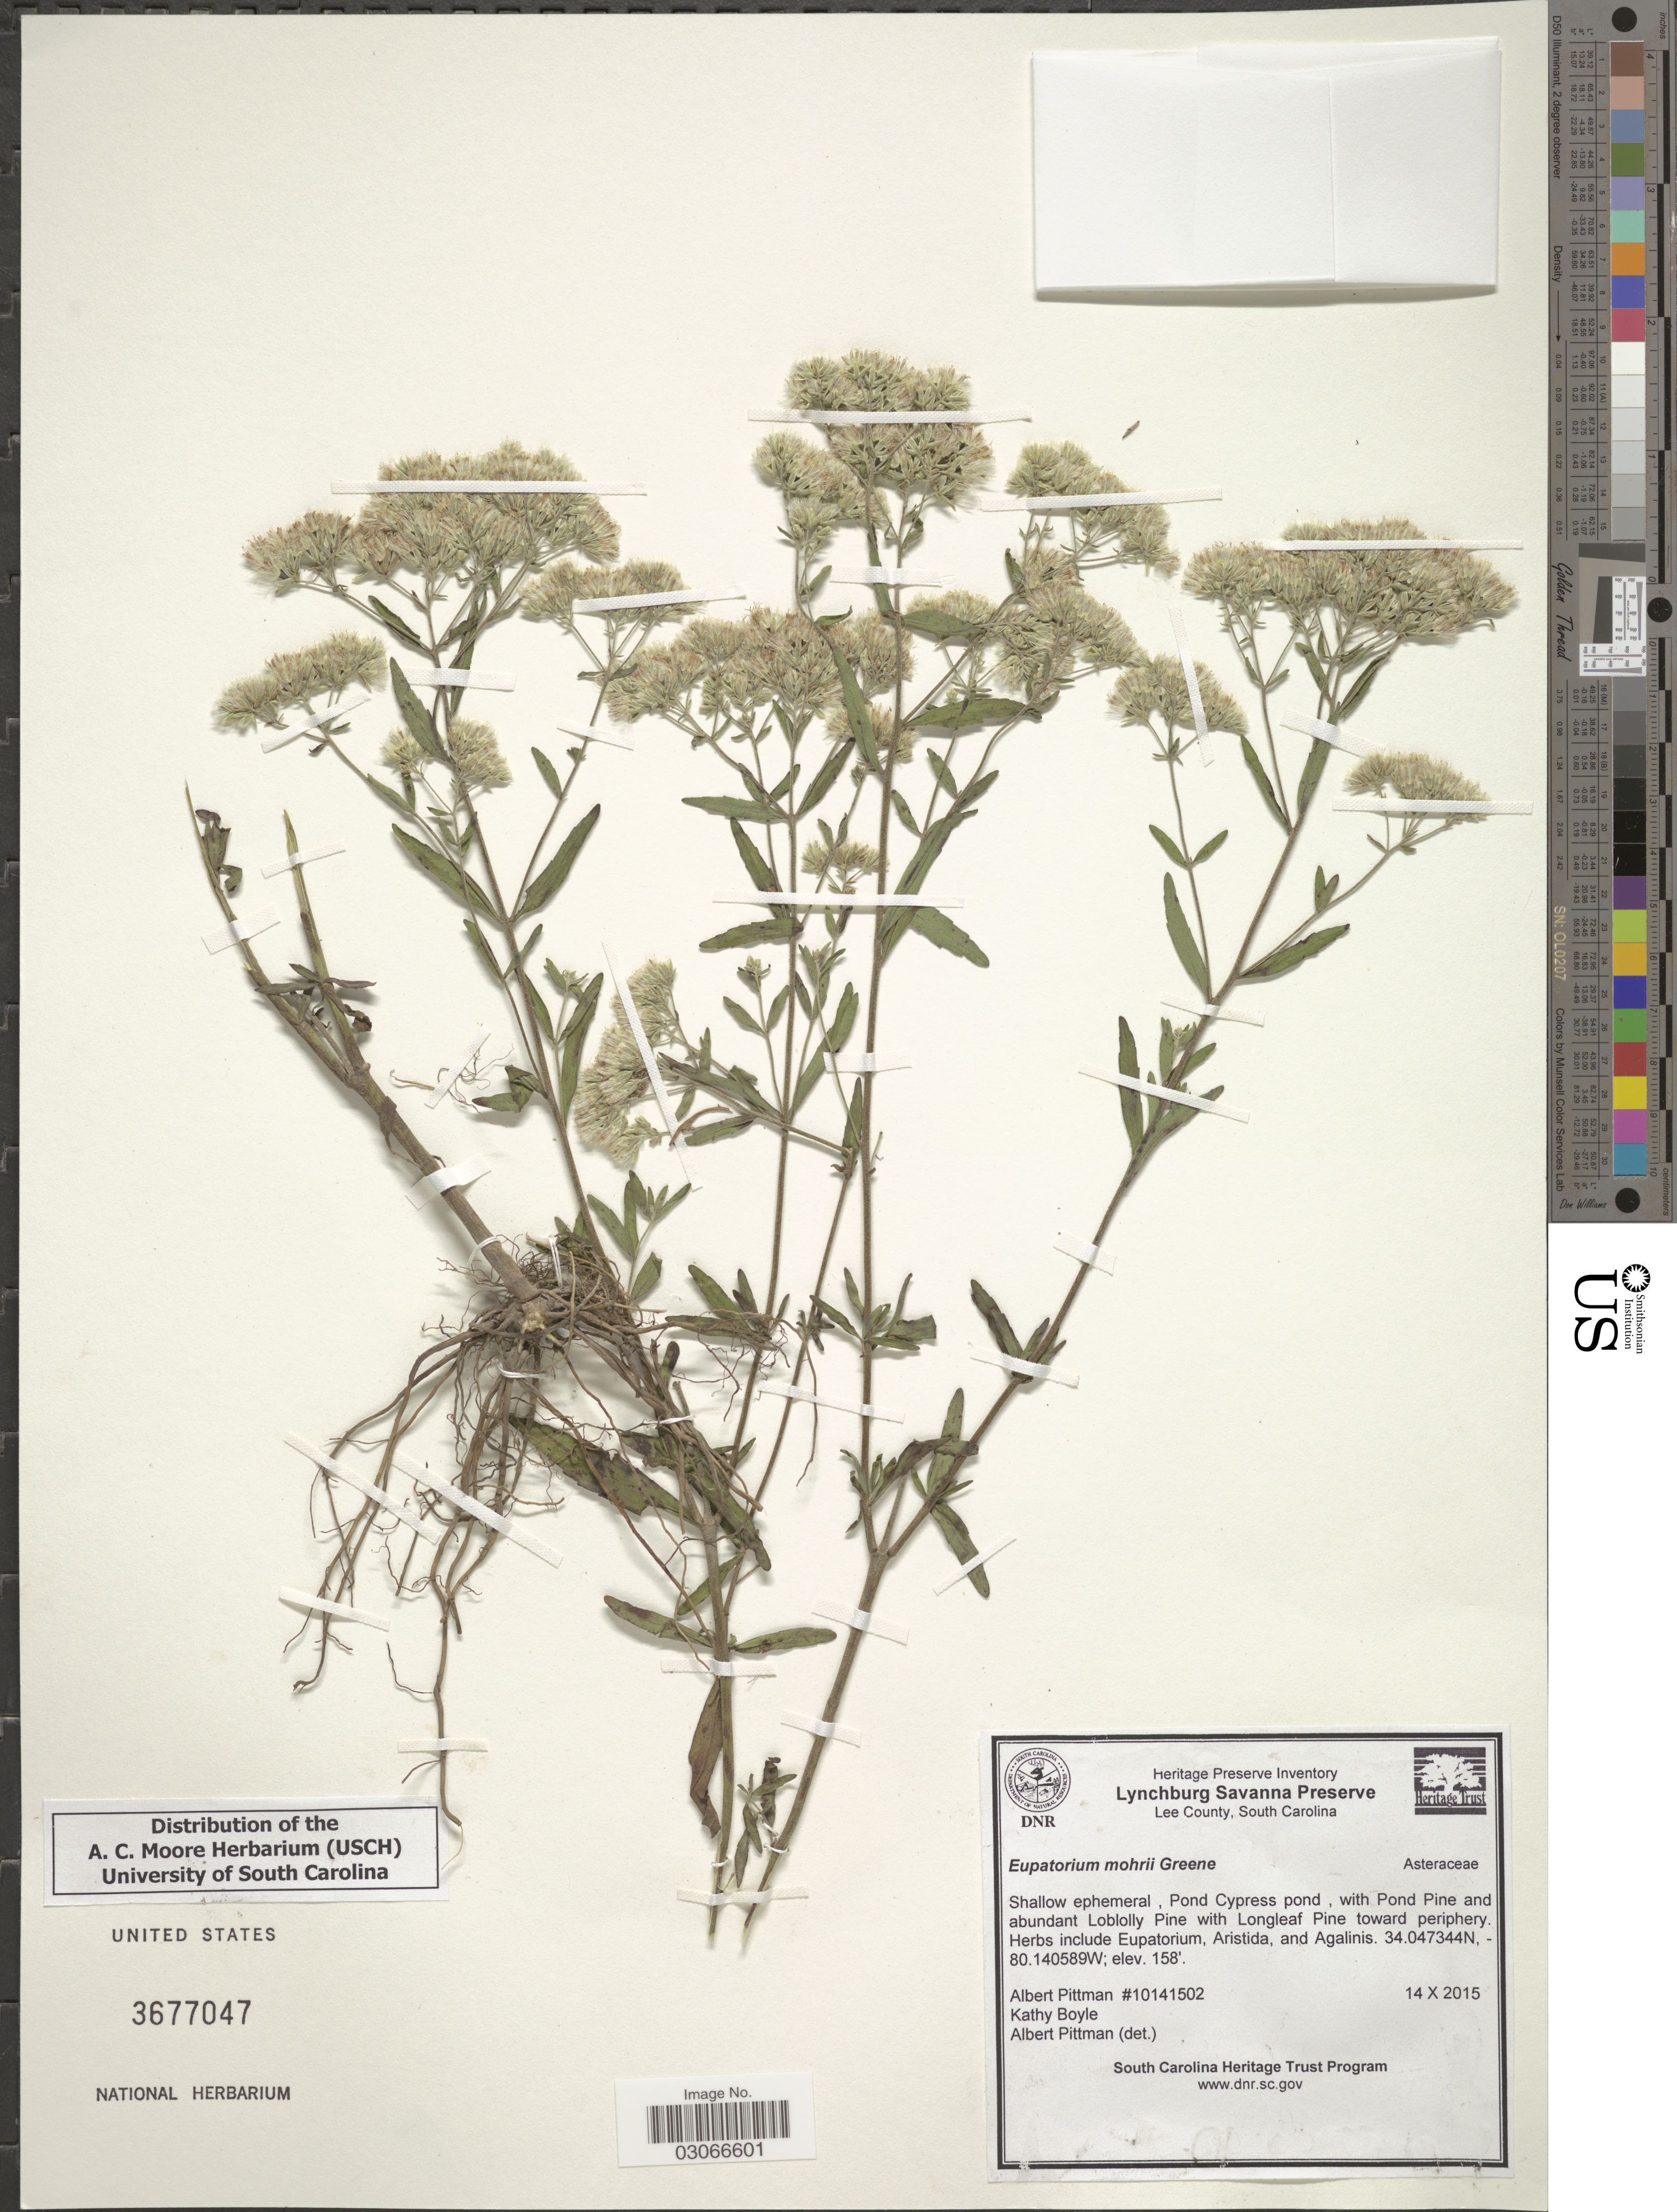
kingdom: Plantae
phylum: Tracheophyta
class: Magnoliopsida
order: Asterales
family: Asteraceae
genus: Eupatorium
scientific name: Eupatorium mohrii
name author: Greene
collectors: A. B. Pittman & K. Boyle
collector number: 10141502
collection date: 2015-10-14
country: United States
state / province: South Carolina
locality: Lynchburg Savanna Preserve. Lee County.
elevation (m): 48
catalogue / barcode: US 3677047